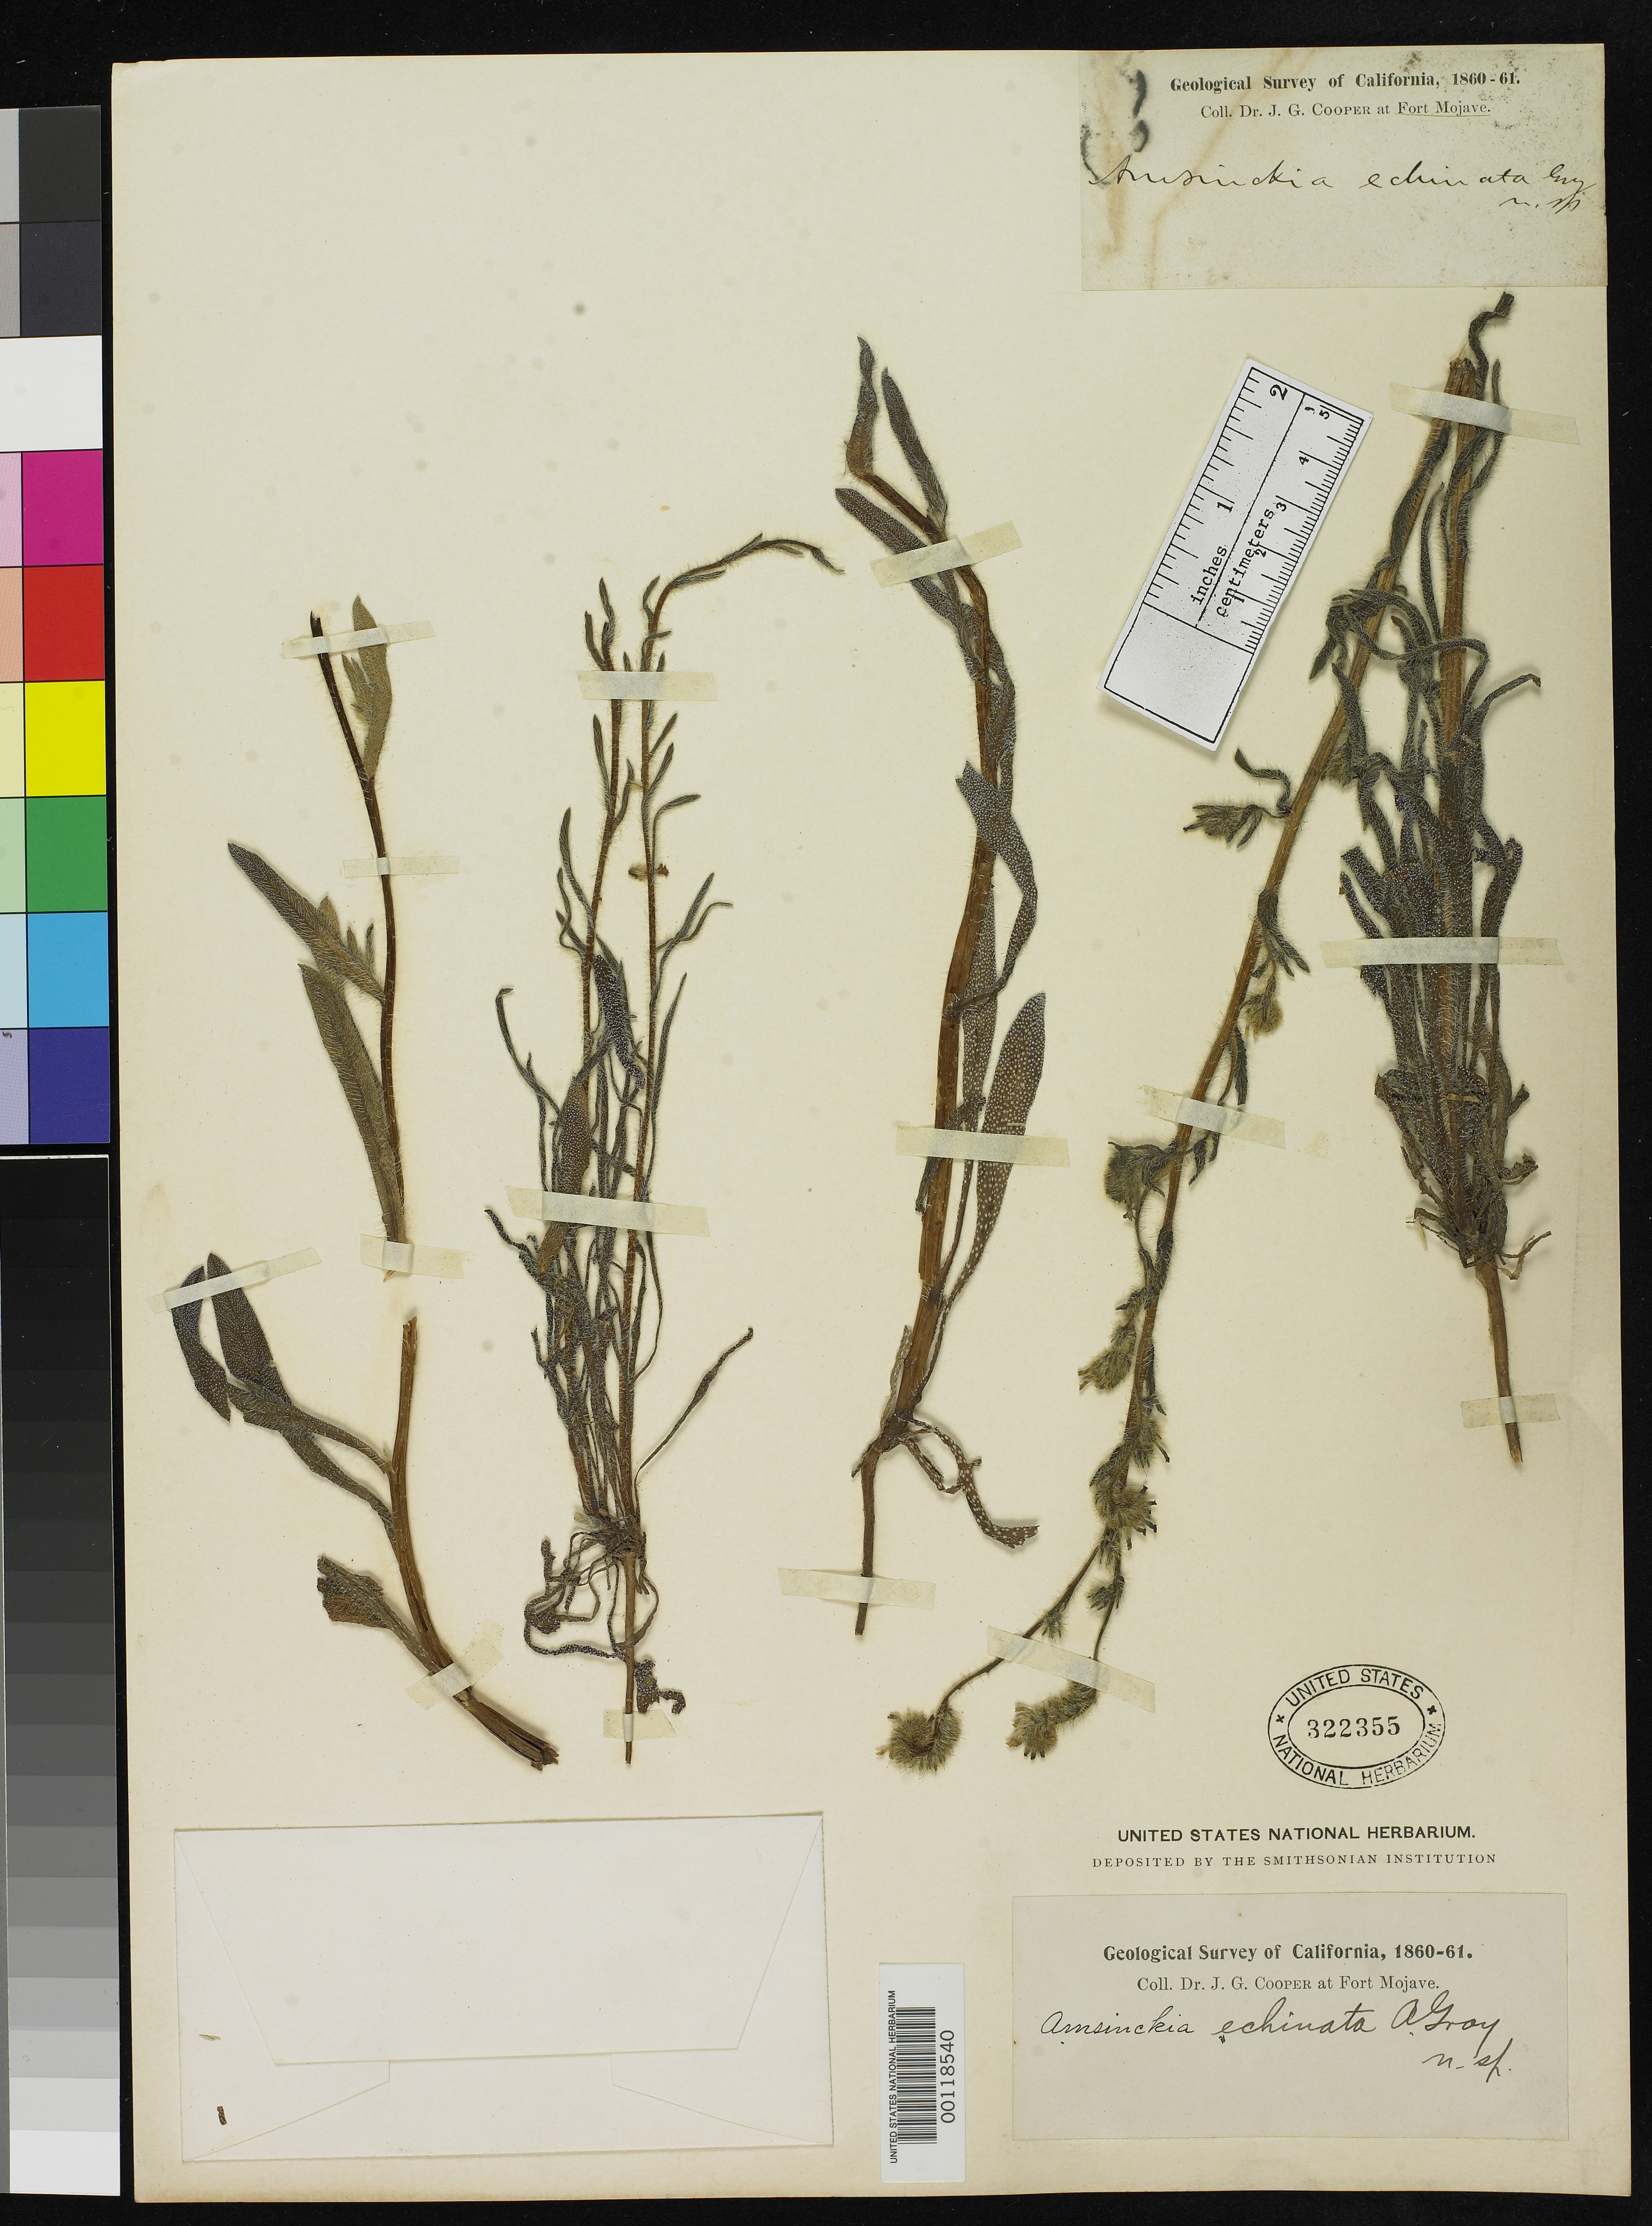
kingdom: Plantae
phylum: Tracheophyta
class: Magnoliopsida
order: Boraginales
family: Boraginaceae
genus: Amsinckia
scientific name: Amsinckia echinata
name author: A. Gray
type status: Type Collection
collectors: J. G. Cooper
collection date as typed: Feb 1861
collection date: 1861-02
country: United States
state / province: California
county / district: Kern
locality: Mohave Desert.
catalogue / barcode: US 322355